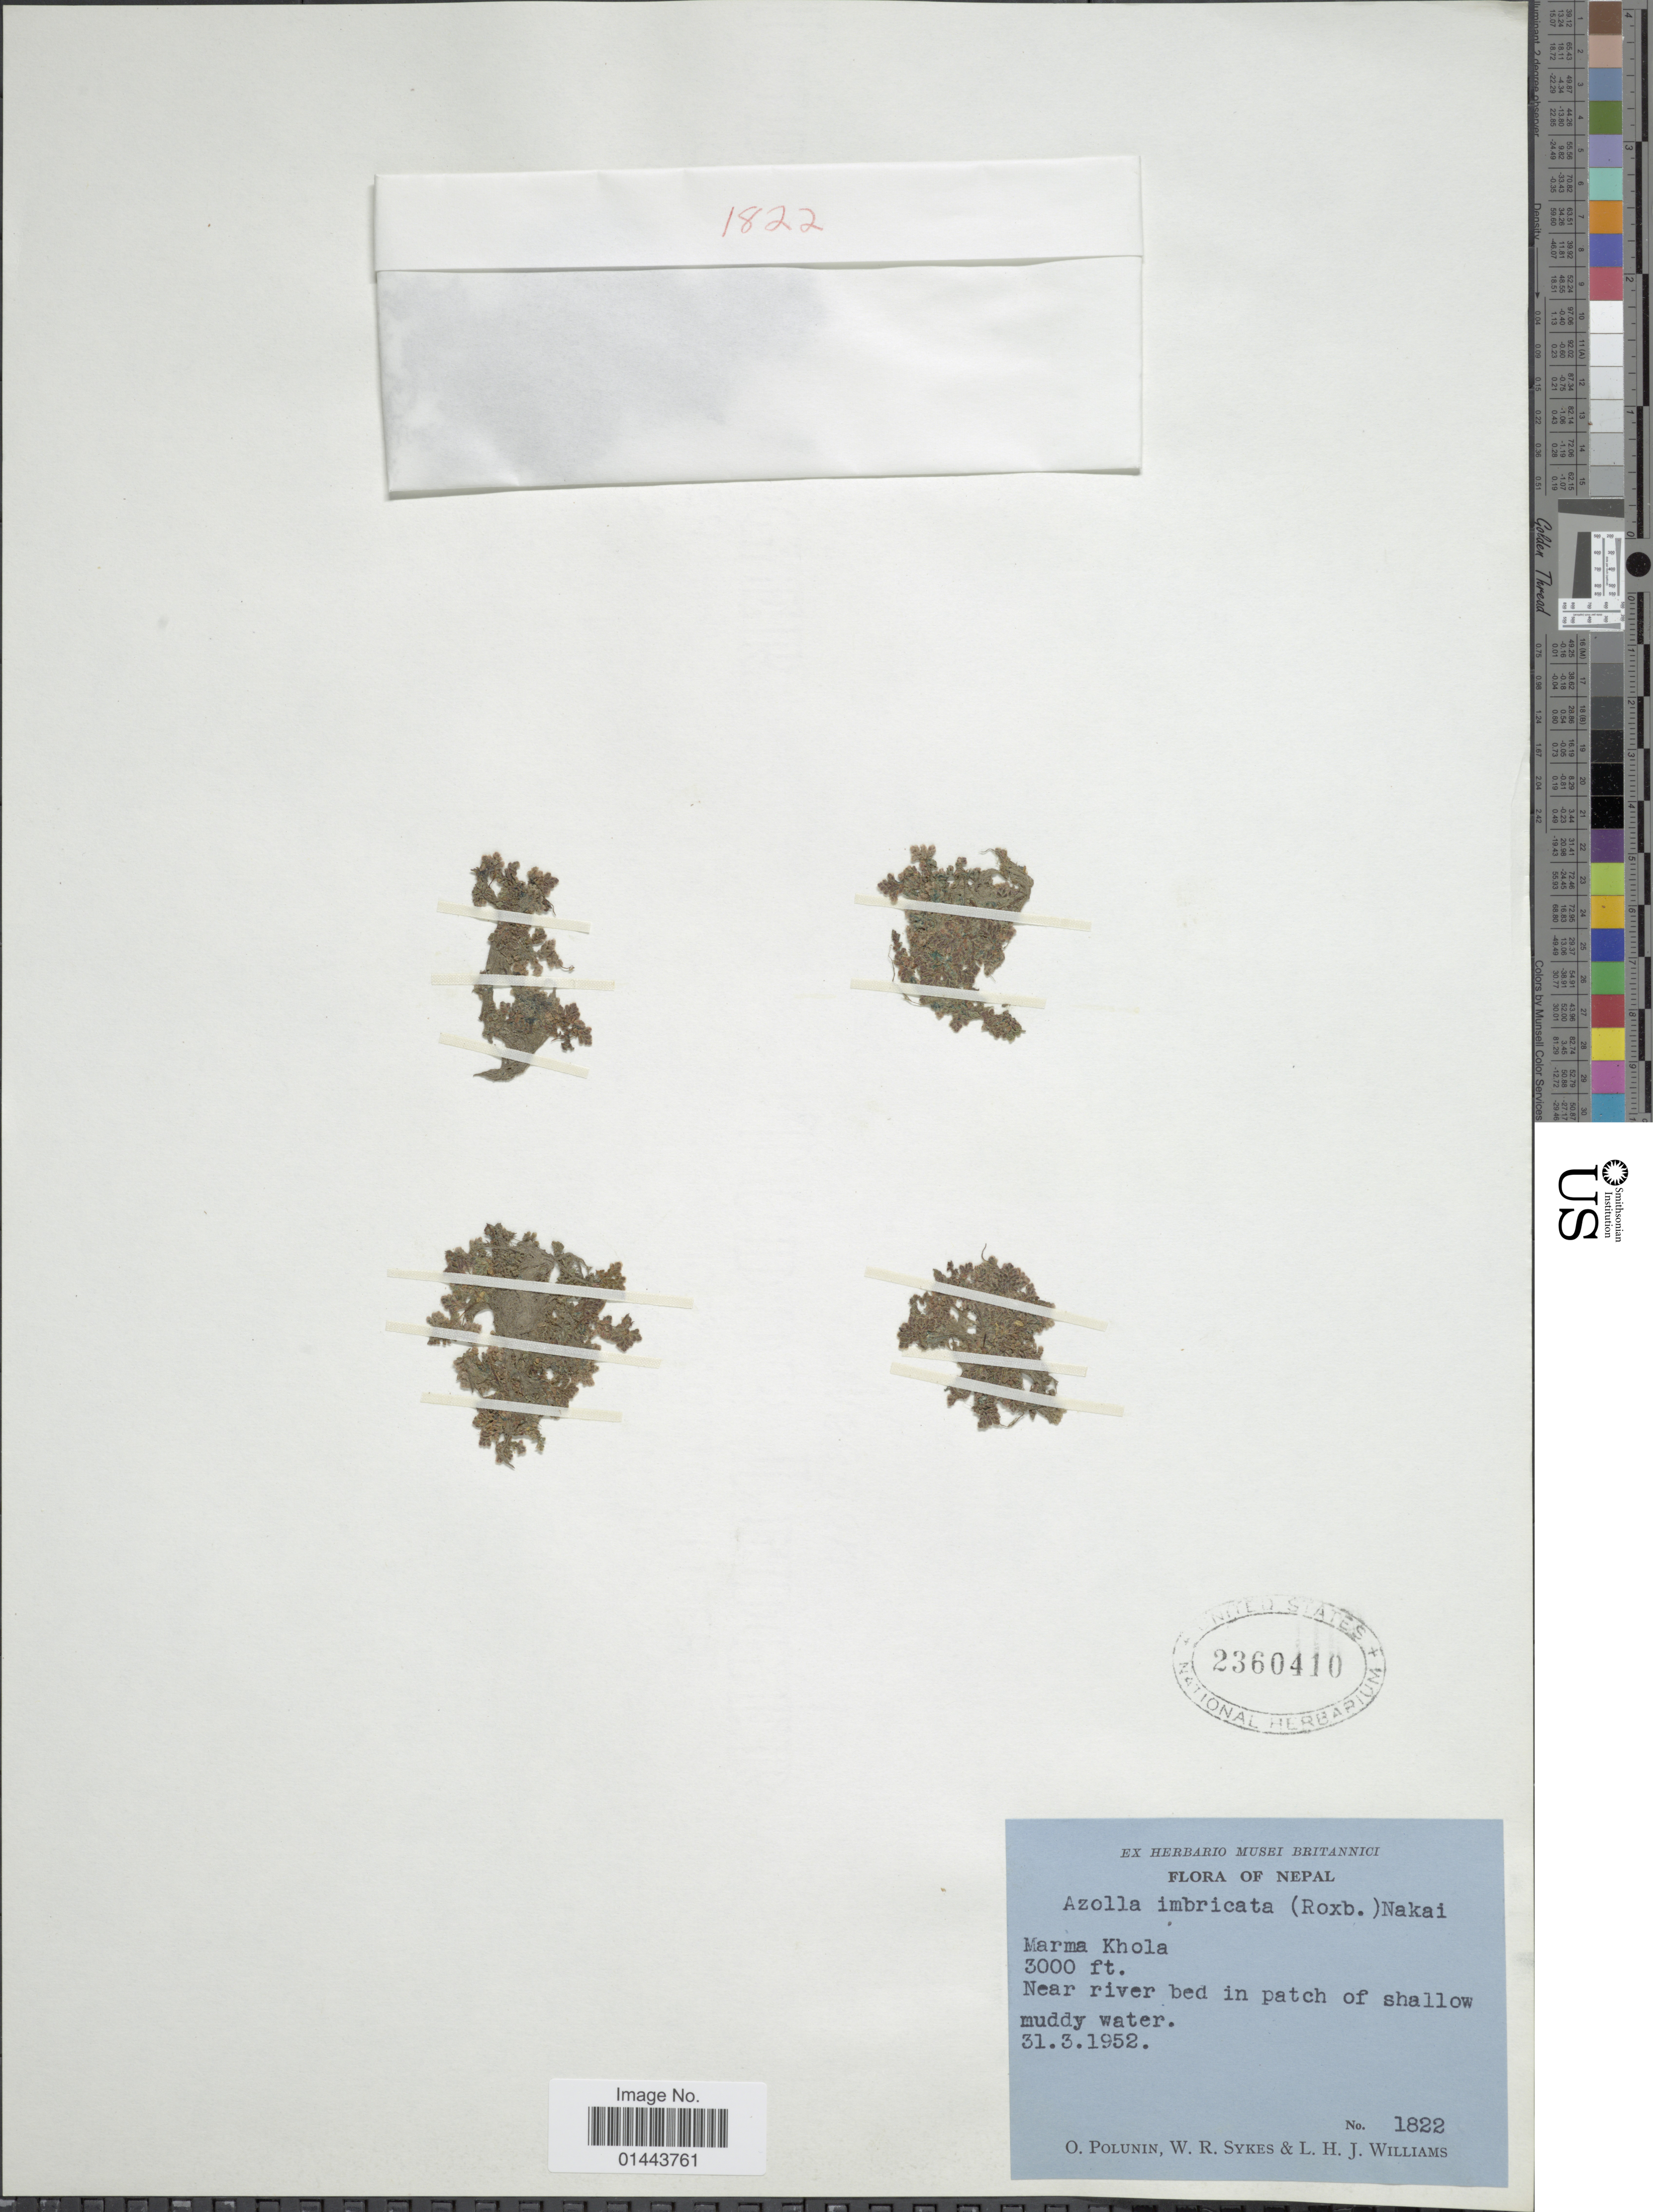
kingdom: Plantae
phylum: Tracheophyta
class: Polypodiopsida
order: Salviniales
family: Salviniaceae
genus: Azolla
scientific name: Azolla imbricata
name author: (Roxb.) Nakai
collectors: O. V. Polunin, W. R. Sykes & L. H. J. Williams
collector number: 1822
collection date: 1952-03-31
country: Nepal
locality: Marma Khola, near river bed in patch of shallow, muddy water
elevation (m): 914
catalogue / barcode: US 2360410